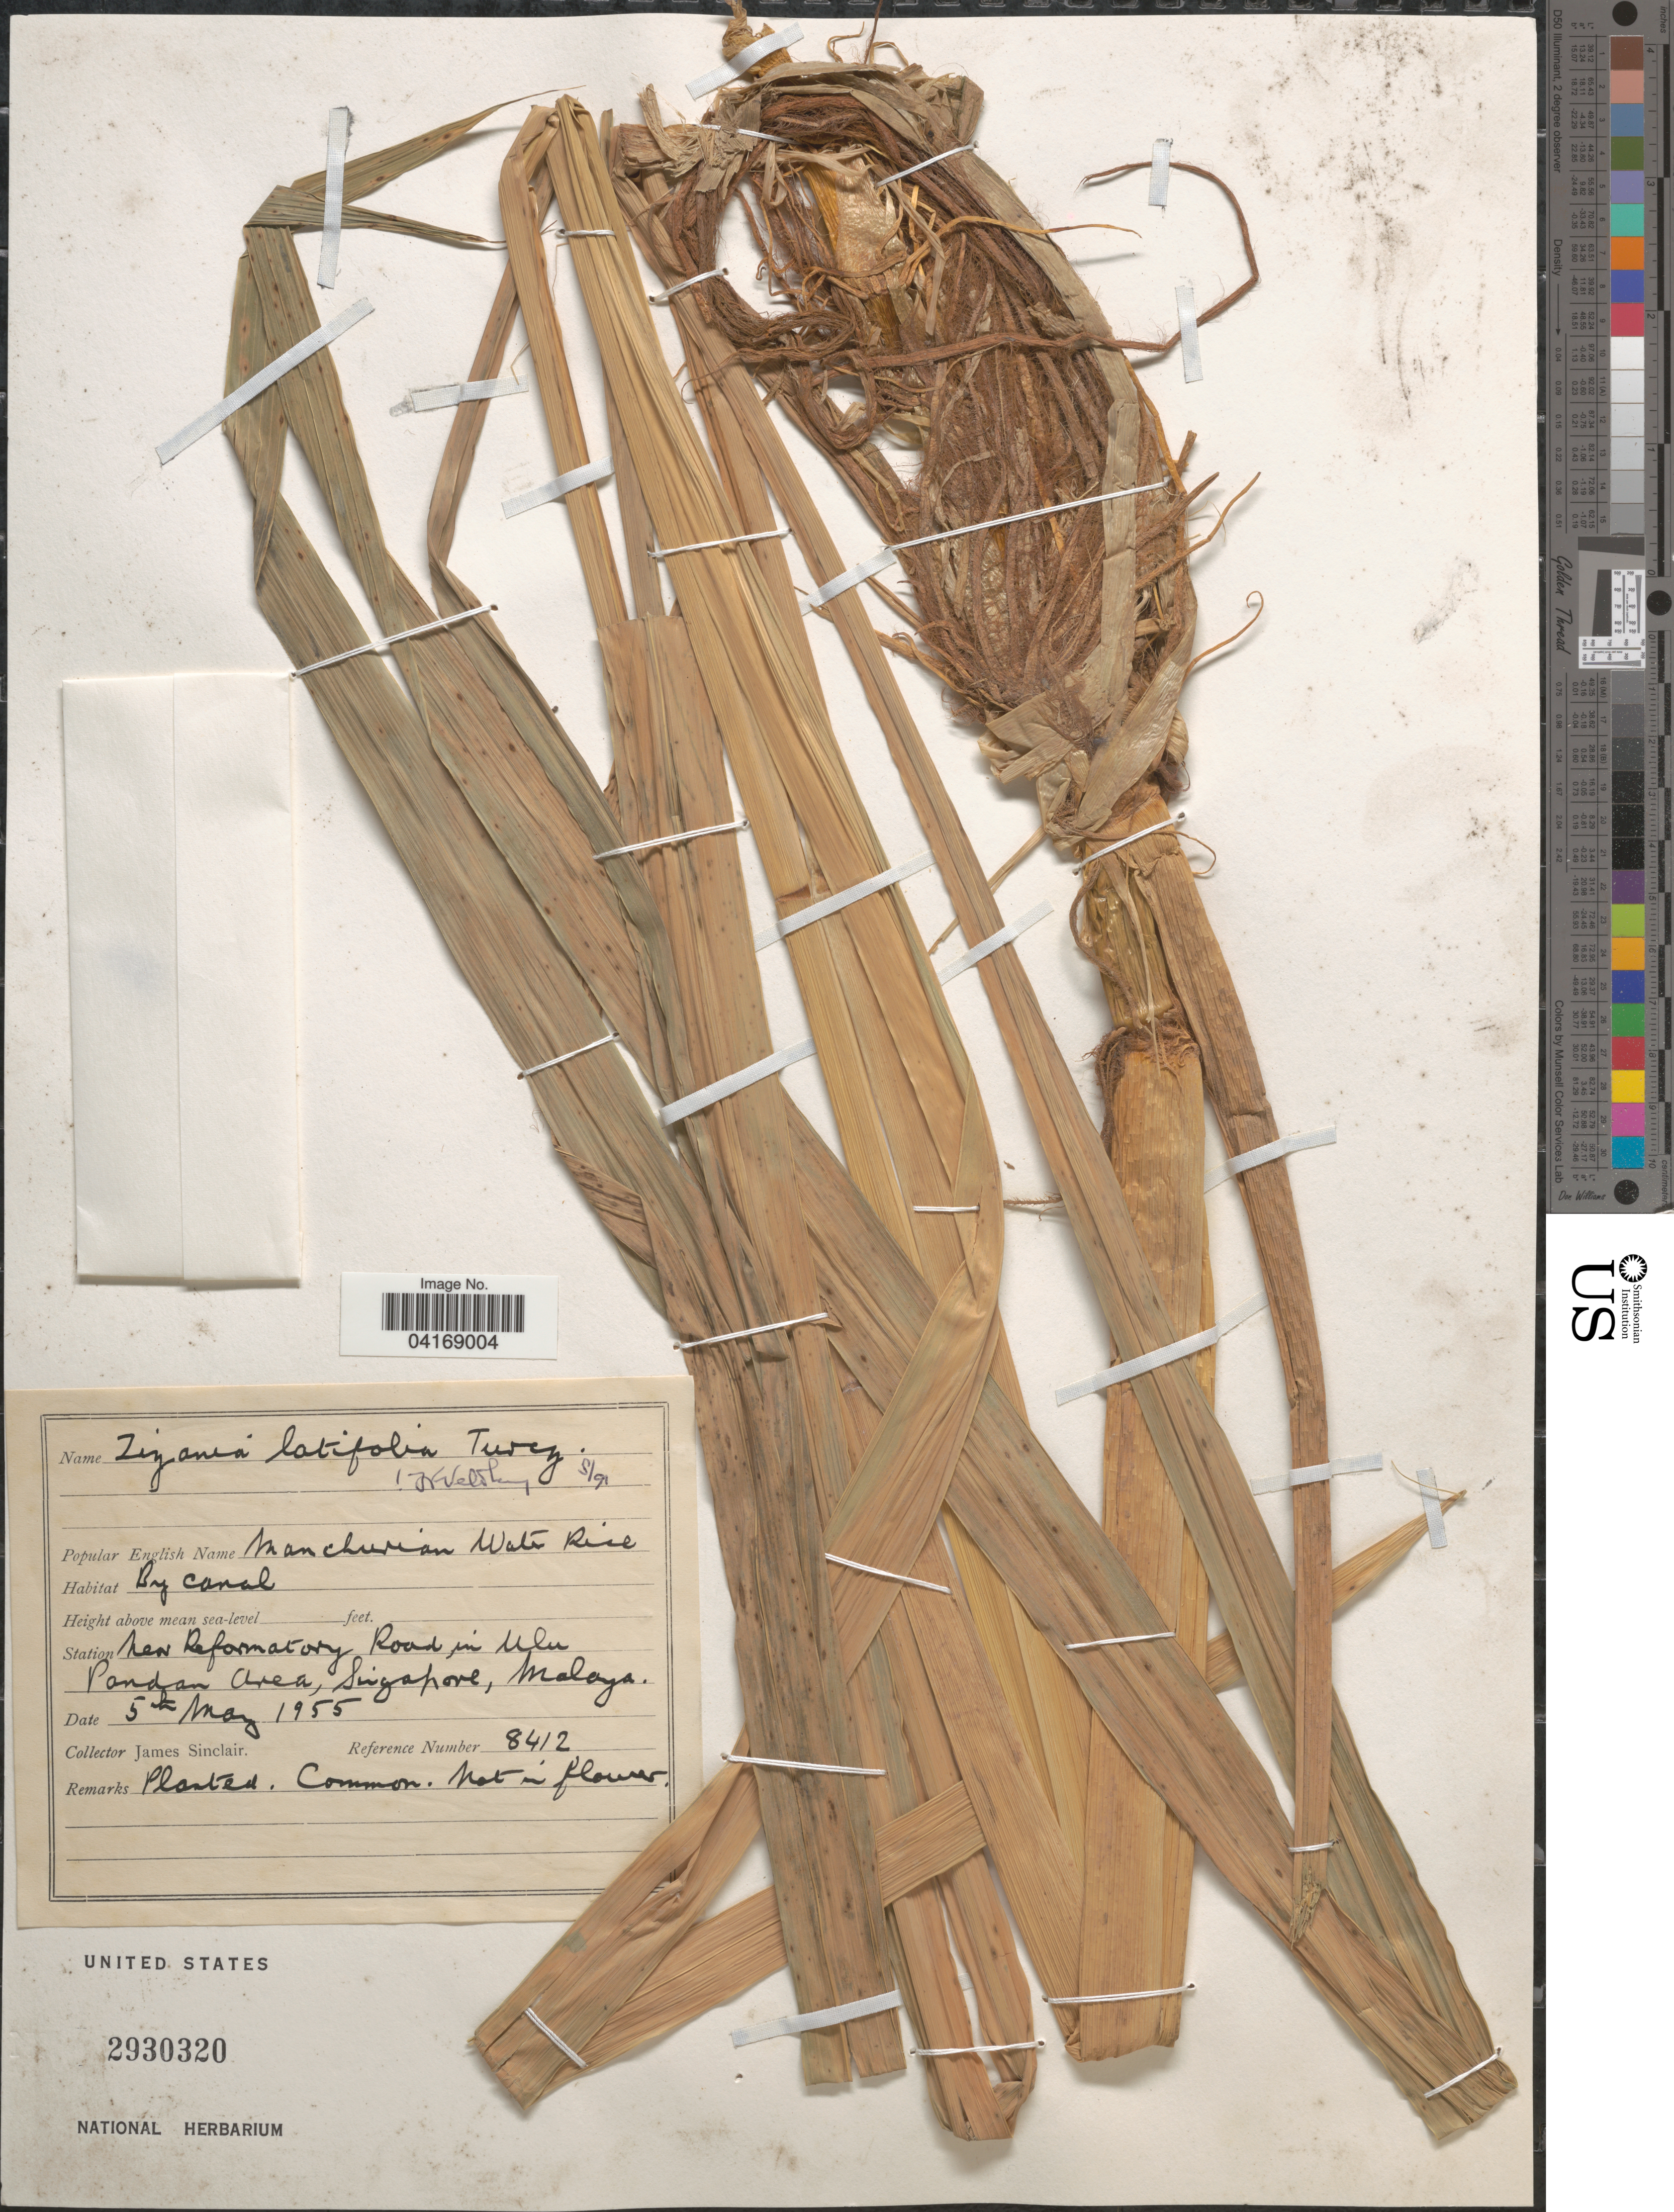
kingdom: Plantae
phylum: Tracheophyta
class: Liliopsida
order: Poales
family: Poaceae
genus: Zizania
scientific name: Zizania latifolia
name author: (Griseb.) Stapf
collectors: J. Sinclair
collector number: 8412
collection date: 1955-05-05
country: Singapore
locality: Near Reformatory Road in Ulu Pandan Area, Malaya.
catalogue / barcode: US 2930320